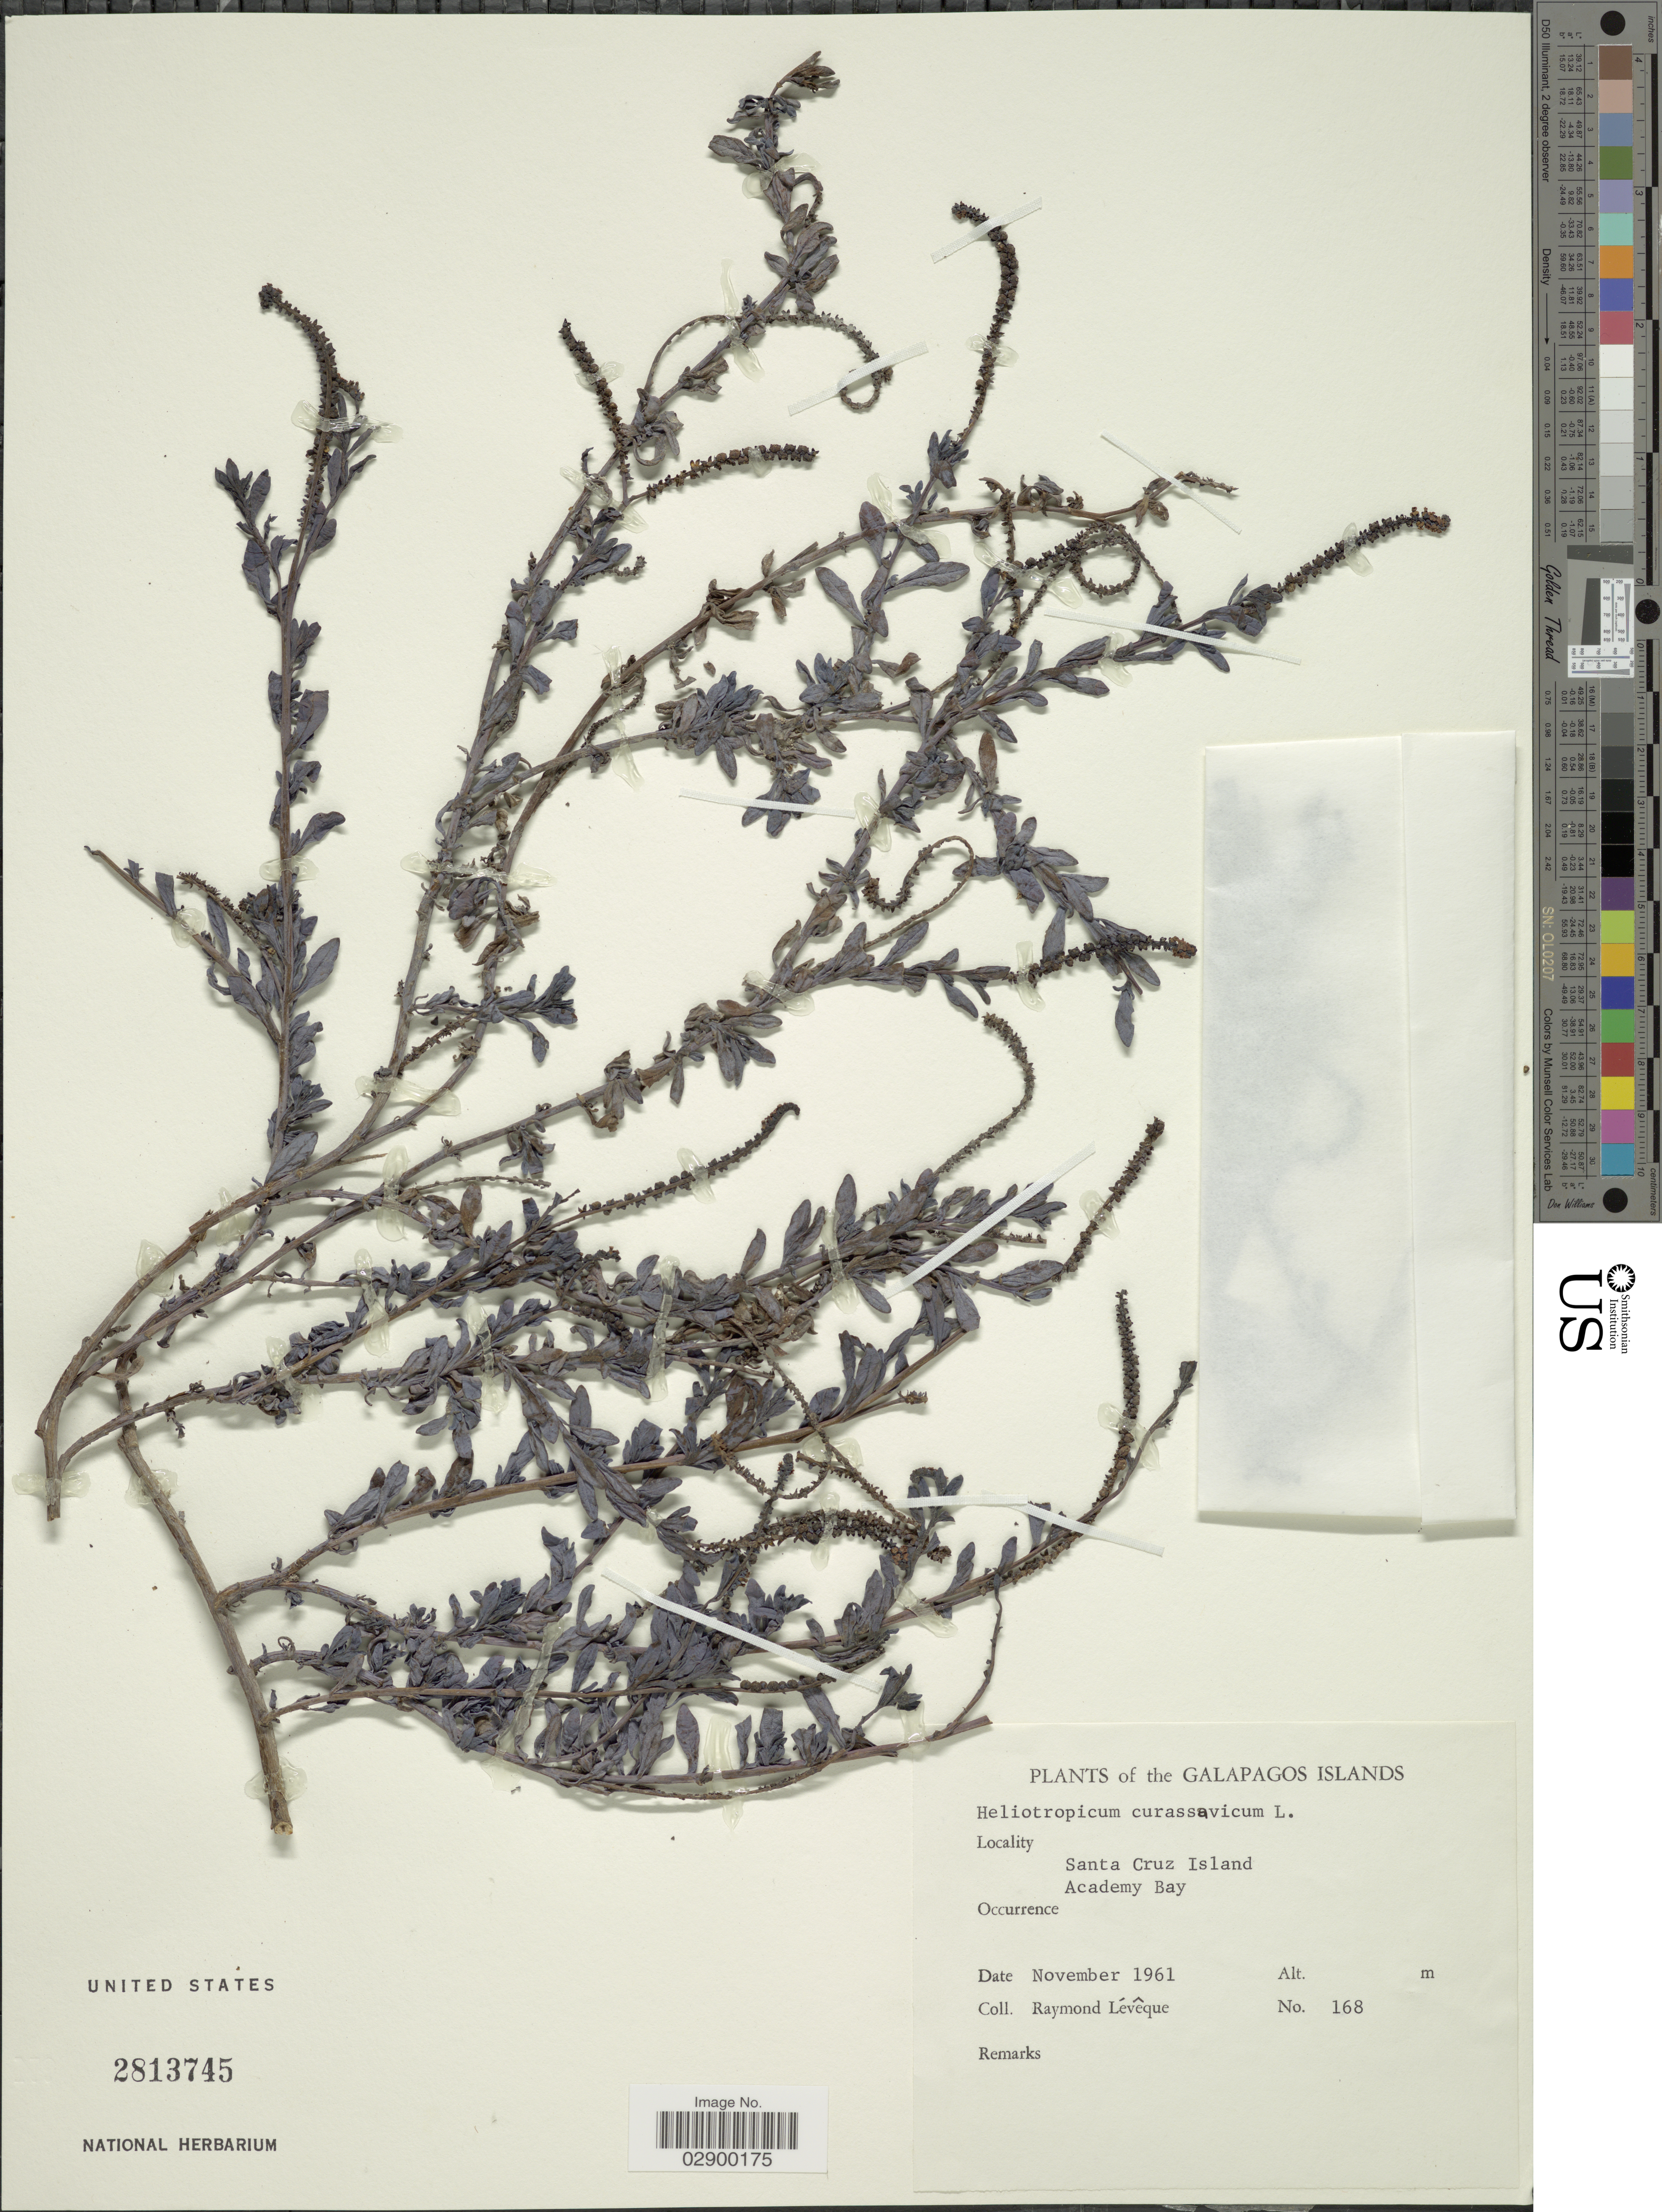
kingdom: Plantae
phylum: Tracheophyta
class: Magnoliopsida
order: Boraginales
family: Heliotropiaceae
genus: Heliotropium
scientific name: Heliotropium curassavicum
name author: L.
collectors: R. Lévêque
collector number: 168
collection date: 1961-11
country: Ecuador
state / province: Colón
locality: The Galapagos Islands, Santa Cruz Island, Academy Bay.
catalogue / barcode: US 2813745